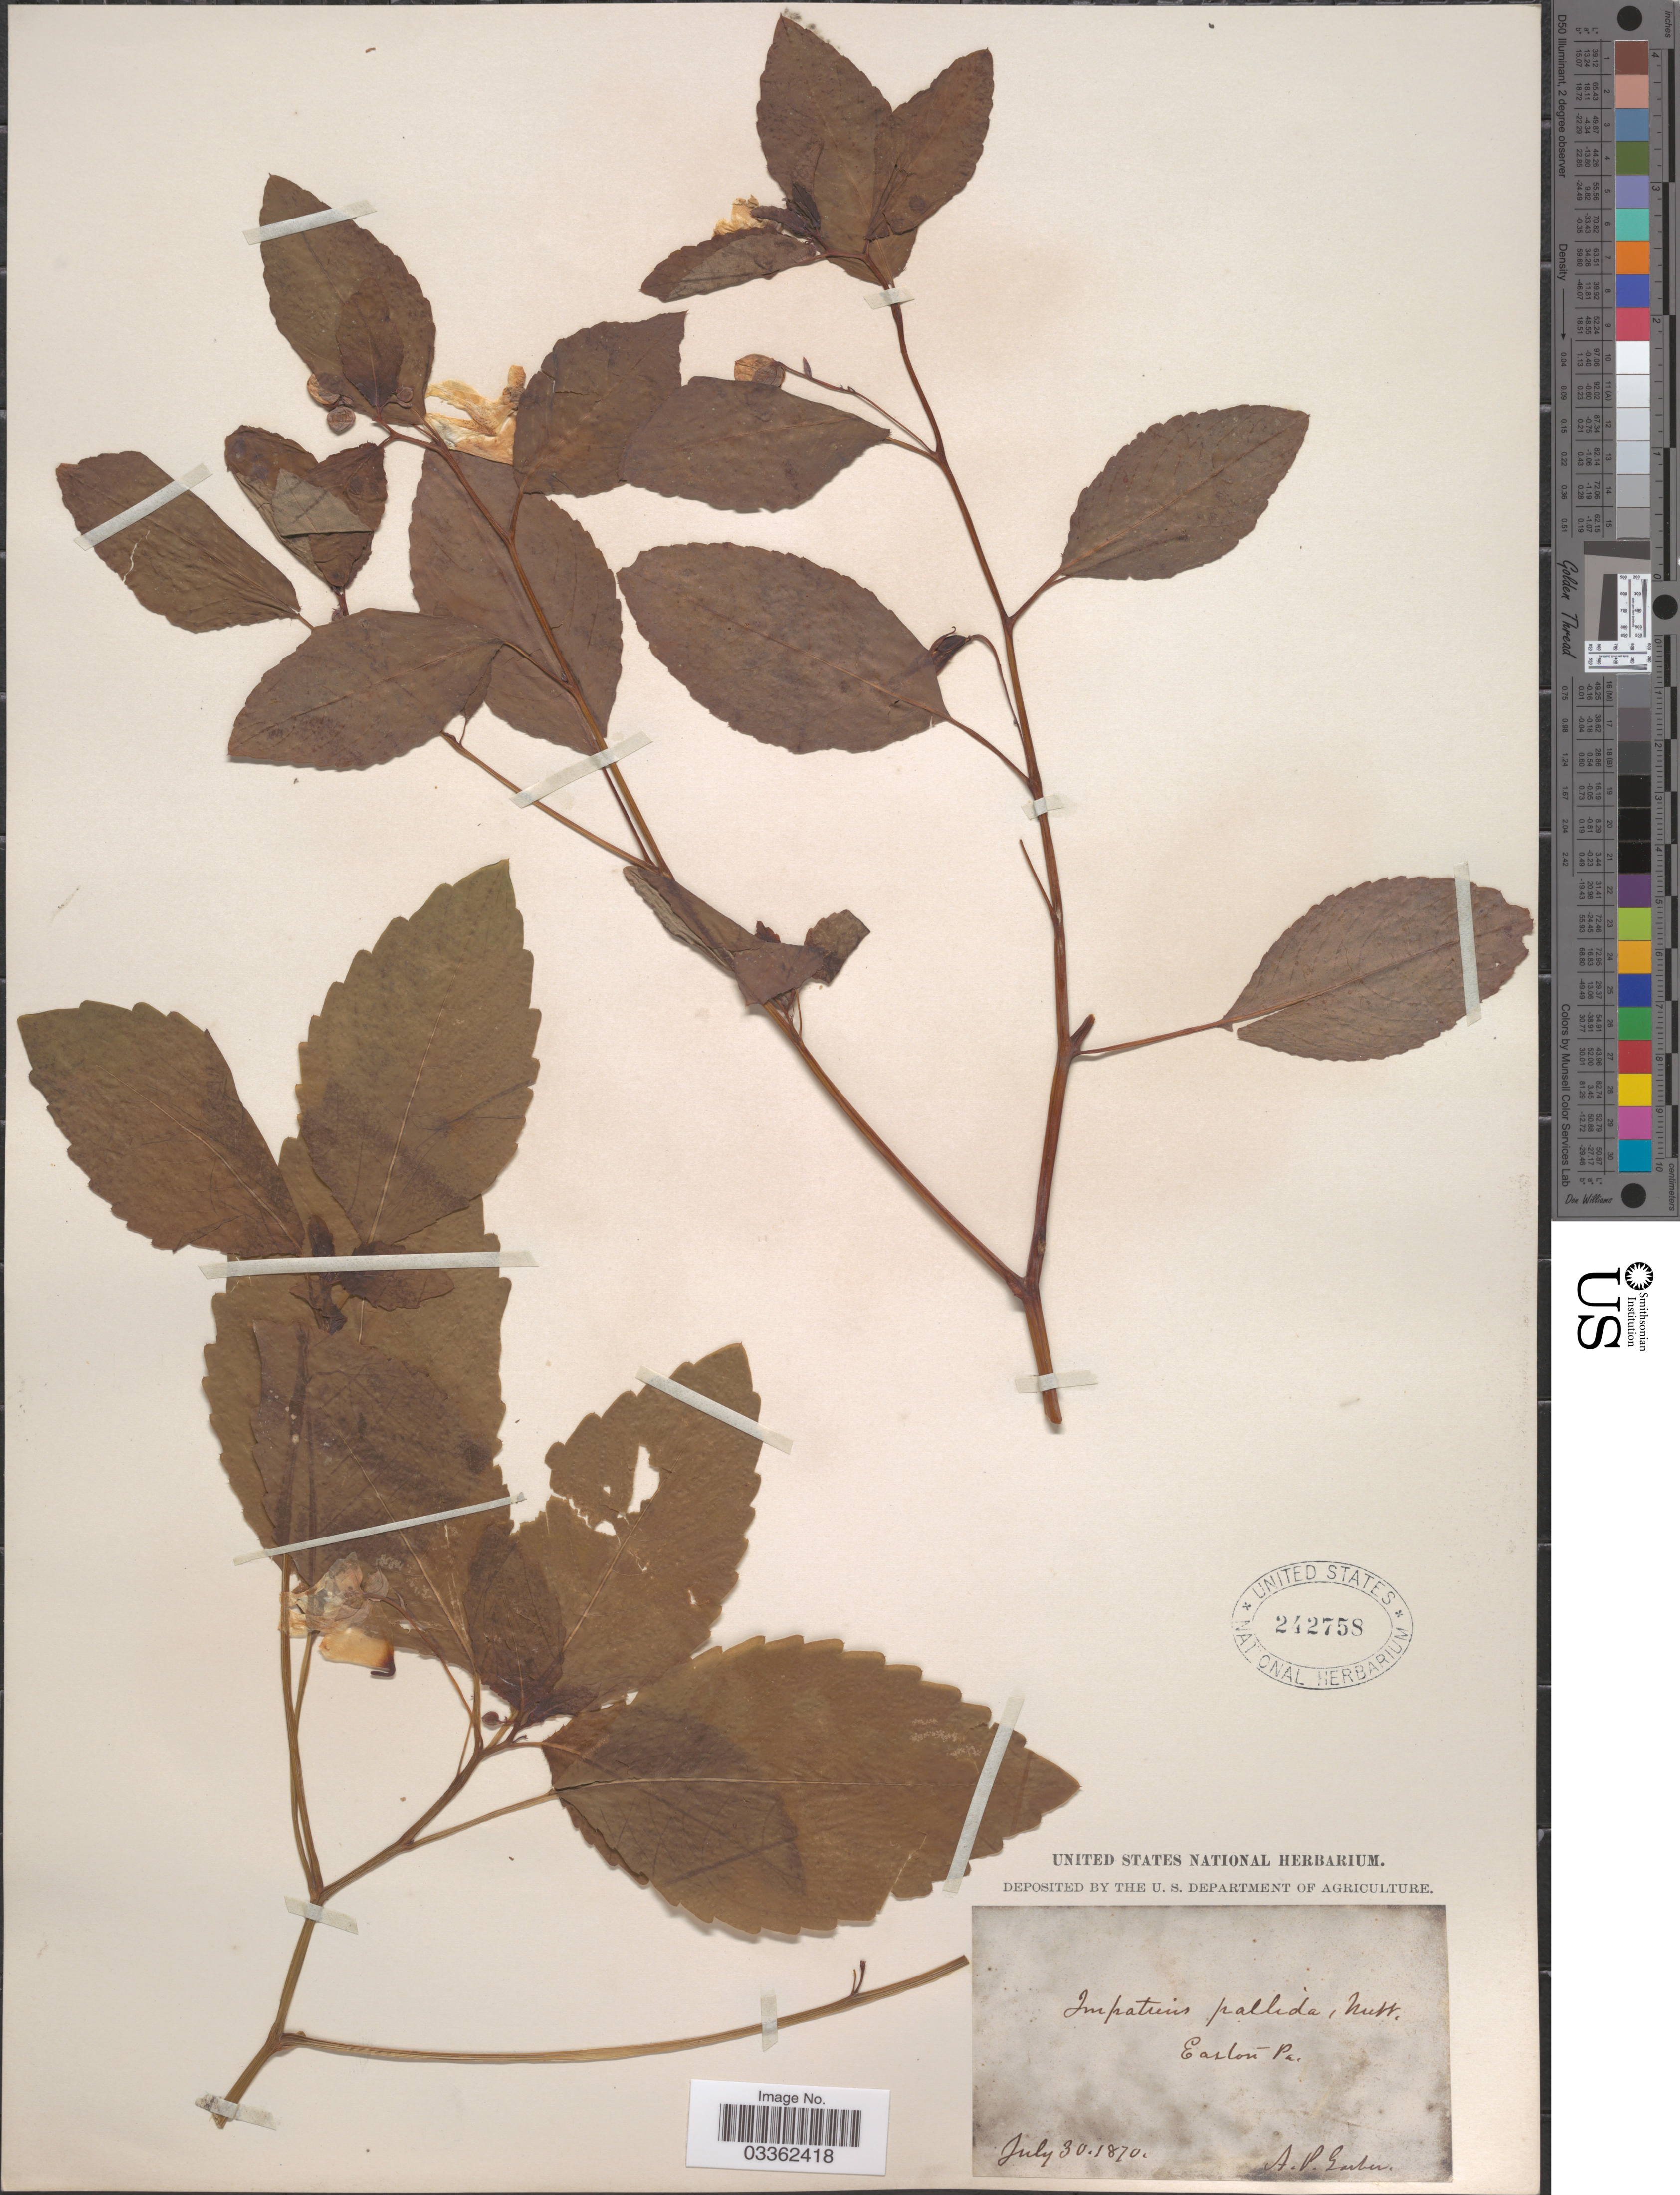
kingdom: Plantae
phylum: Tracheophyta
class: Magnoliopsida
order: Ericales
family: Balsaminaceae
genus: Impatiens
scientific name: Impatiens pallida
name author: Nutt.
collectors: A. P. Garber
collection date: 1870-07-30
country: United States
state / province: Pennsylvania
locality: Easton.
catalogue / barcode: US 242758